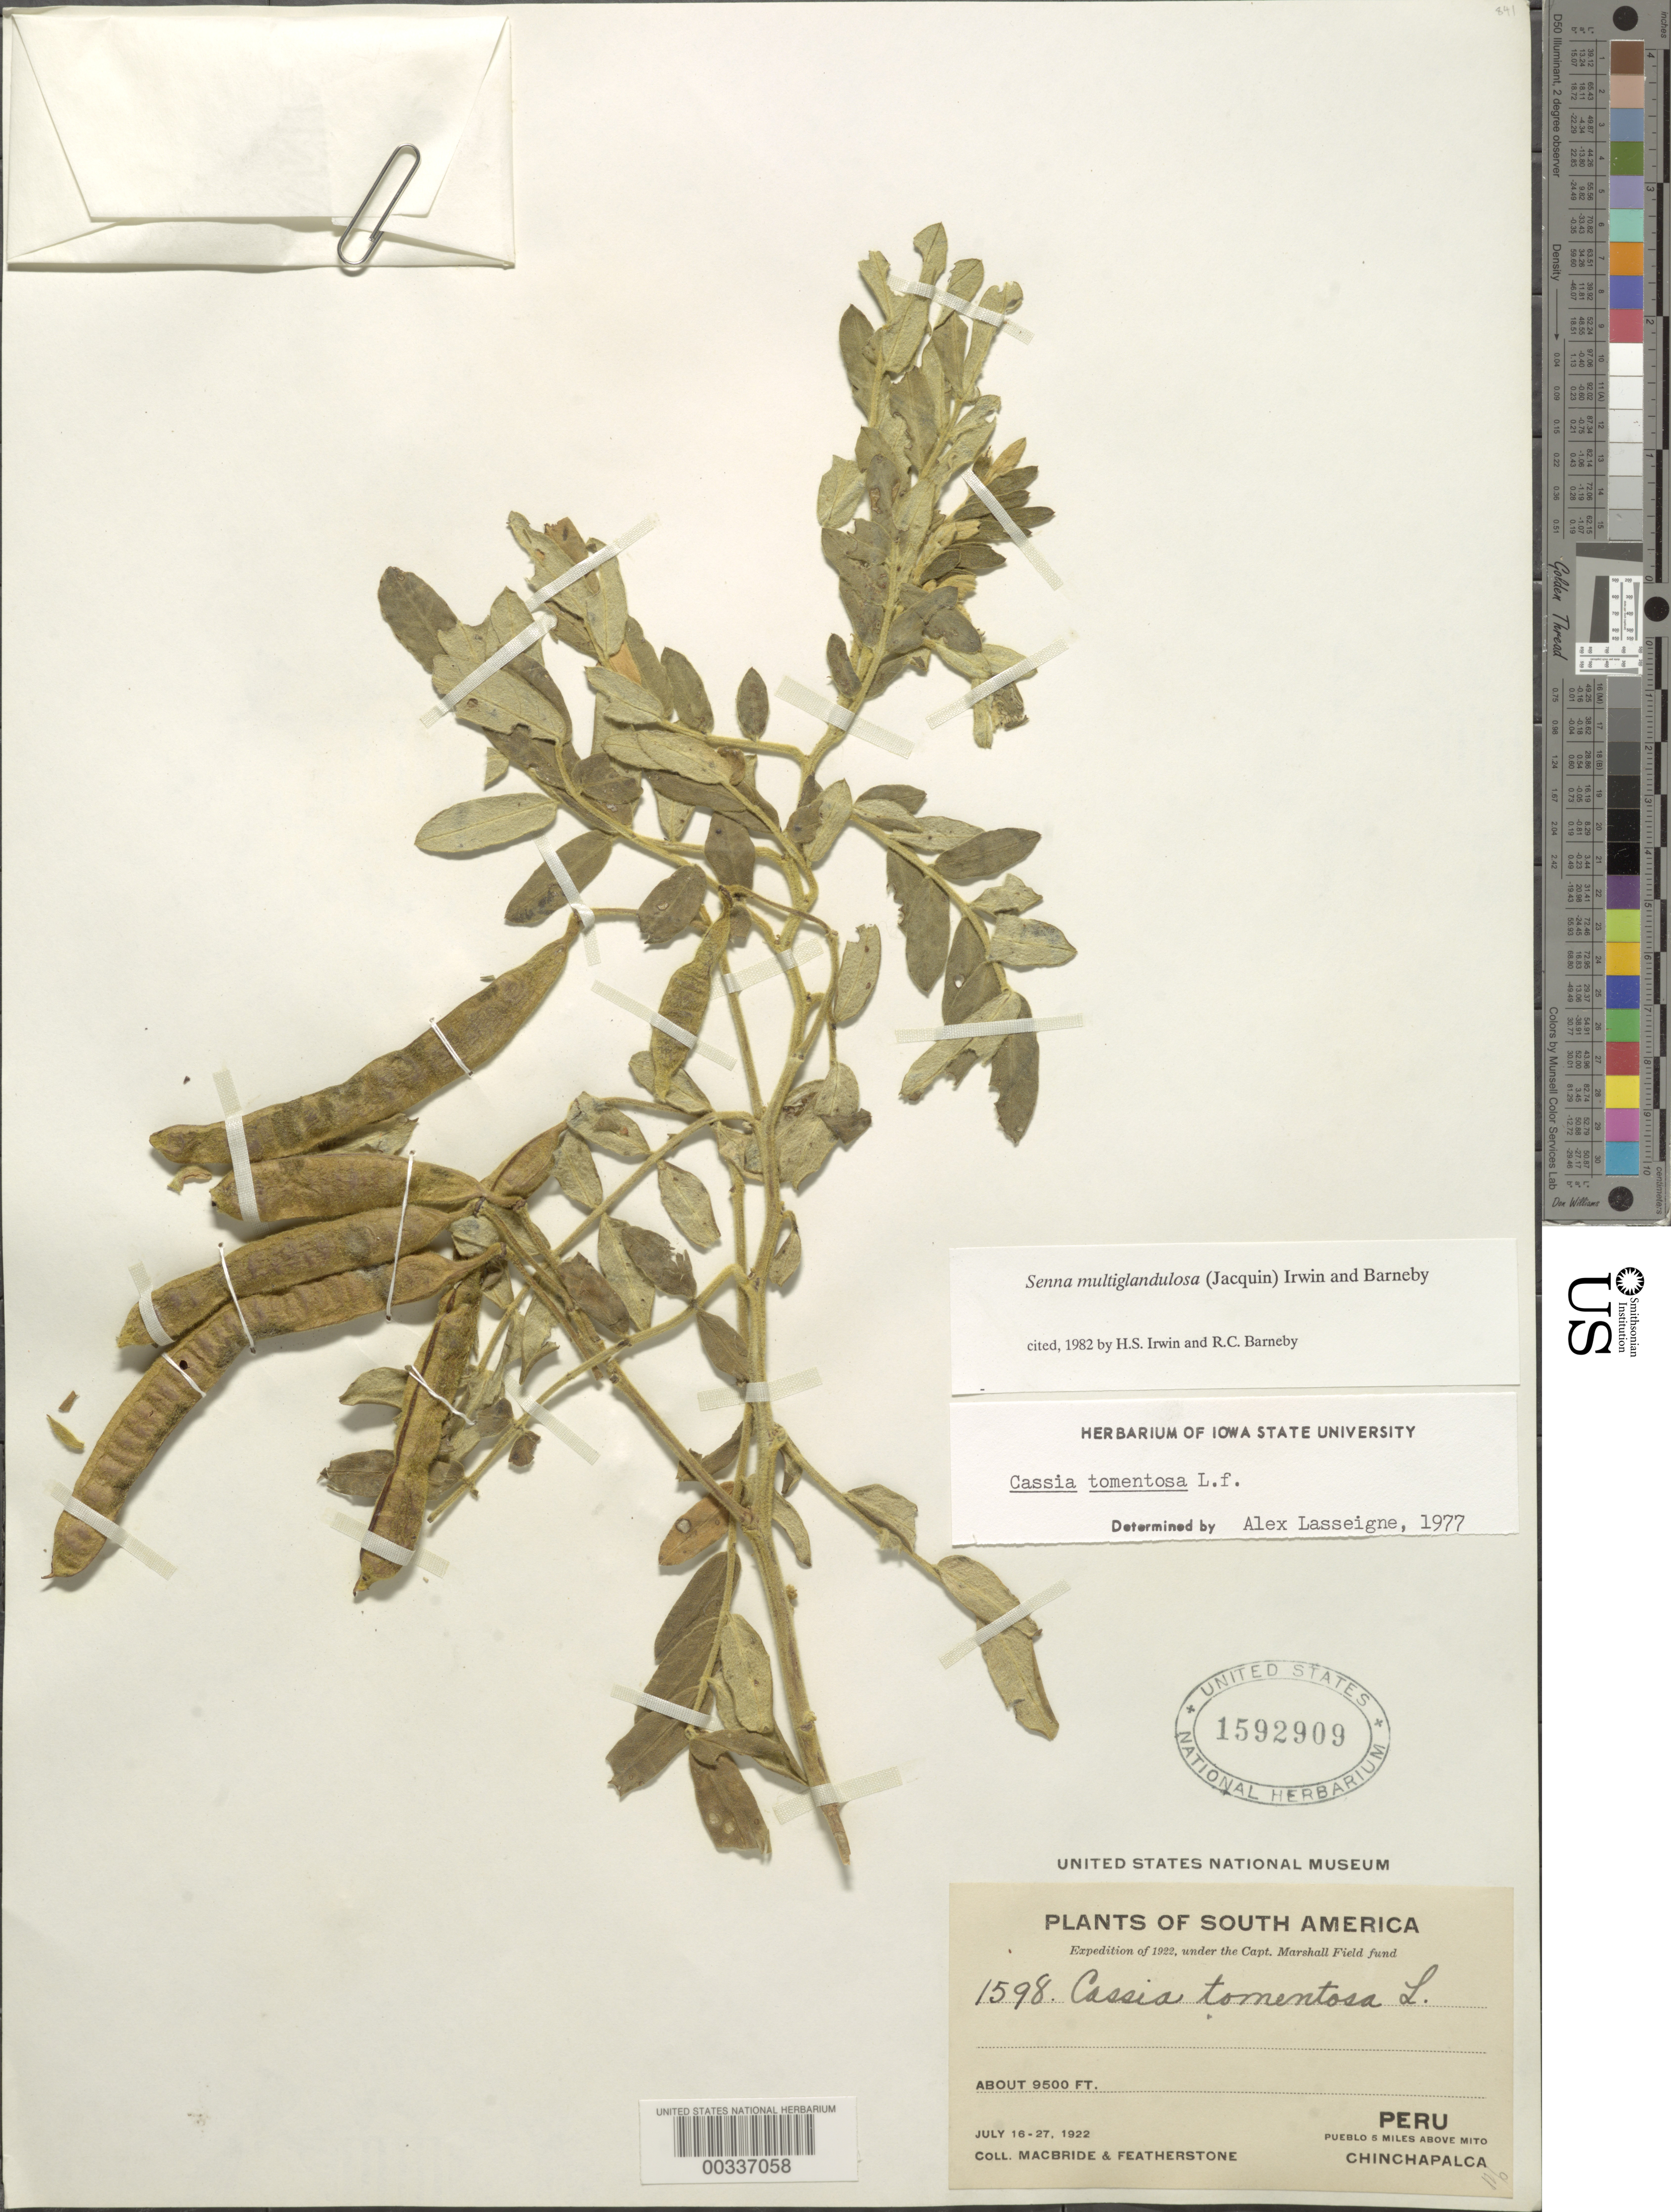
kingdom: Plantae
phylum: Tracheophyta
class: Magnoliopsida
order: Fabales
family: Fabaceae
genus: Senna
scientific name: Senna multiglandulosa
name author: (Jacq.) H.S. Irwin & Barneby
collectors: J. F. Macbride & W. Featherstone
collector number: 1598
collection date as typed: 15 Jul 1922 to 27 Jul 1922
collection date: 1922-07-15/1922-07-27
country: Peru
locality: Chinchapalca; pueblo 5 mi above Mito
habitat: Canyon slope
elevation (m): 2896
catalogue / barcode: US 1592909